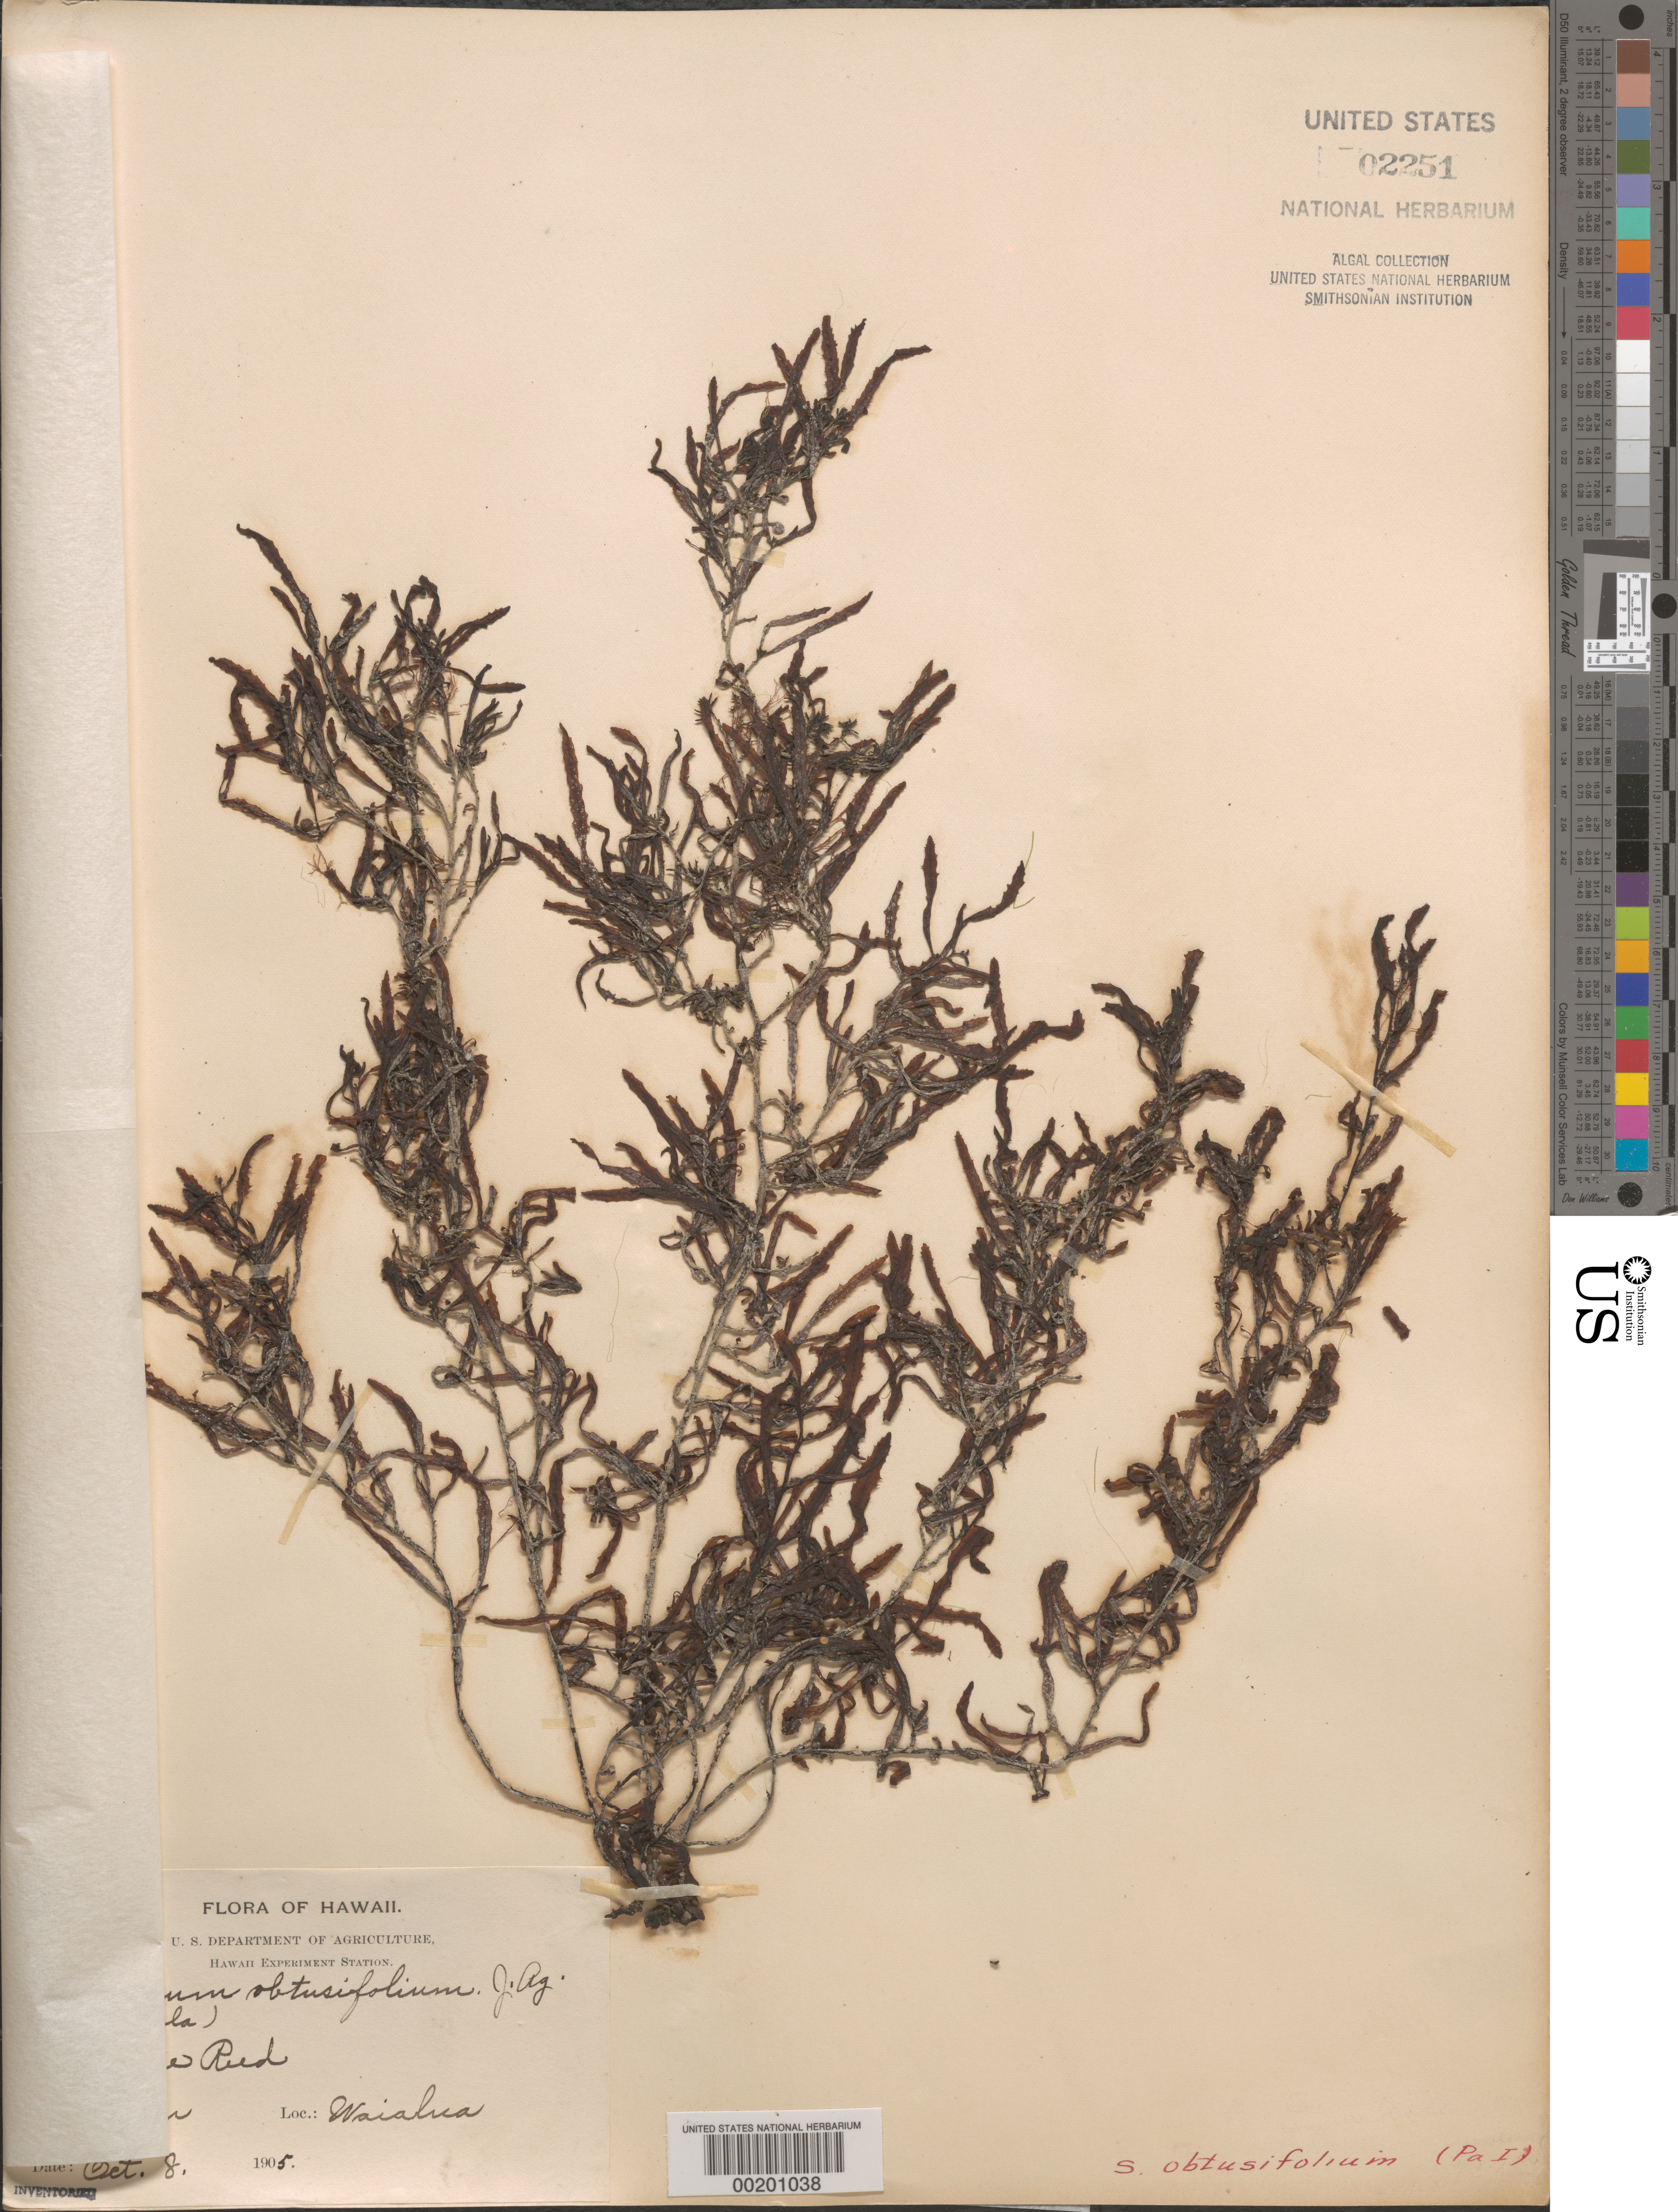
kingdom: Chromista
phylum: Ochrophyta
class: Phaeophyceae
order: Fucales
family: Sargassaceae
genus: Sargassum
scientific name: Sargassum obtusifolium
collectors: M. Reed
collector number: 492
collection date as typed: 08 Oct 1905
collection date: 1905-10-08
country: United States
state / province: Hawaii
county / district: Honolulu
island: Oahu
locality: Waialua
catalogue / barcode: US 2251